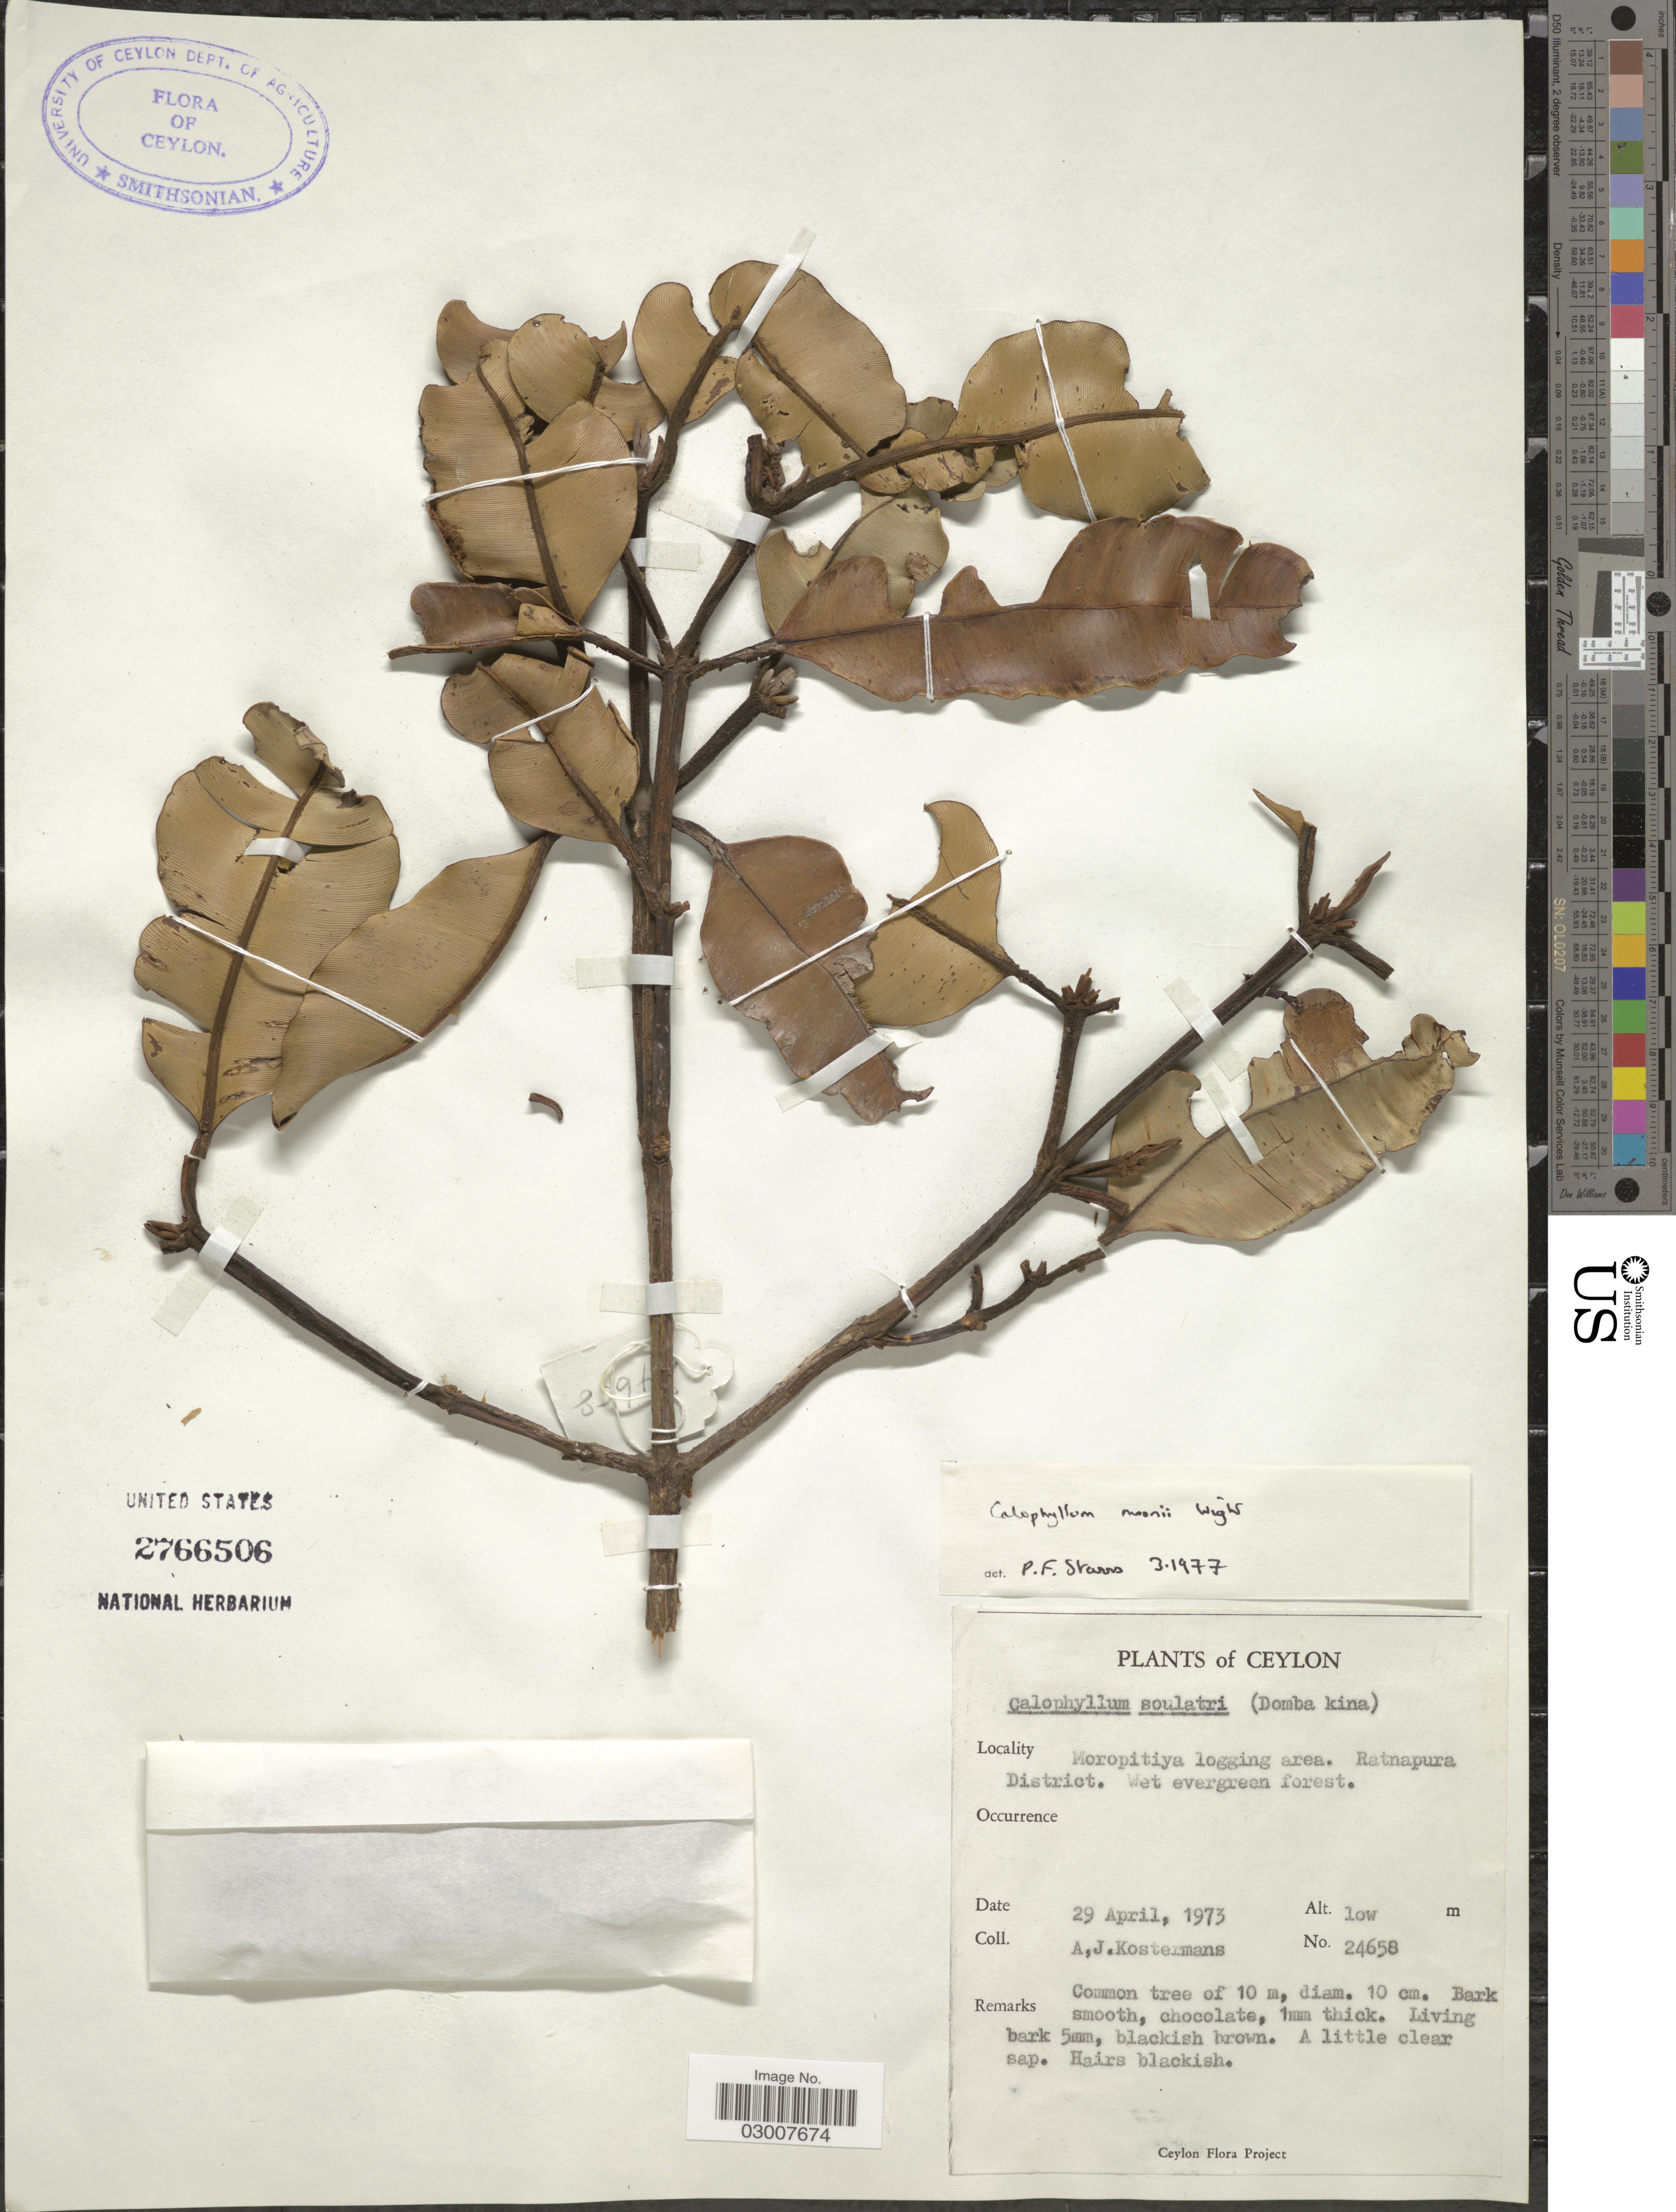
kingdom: Plantae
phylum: Tracheophyta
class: Magnoliopsida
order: Malpighiales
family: Calophyllaceae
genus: Calophyllum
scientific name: Calophyllum moonii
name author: Wight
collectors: A. J. G. Kostermans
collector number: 24658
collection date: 1973-04-29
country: Sri Lanka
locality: Ceylon. Moropitiya logging area. Ratnapura District.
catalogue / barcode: US 2766506